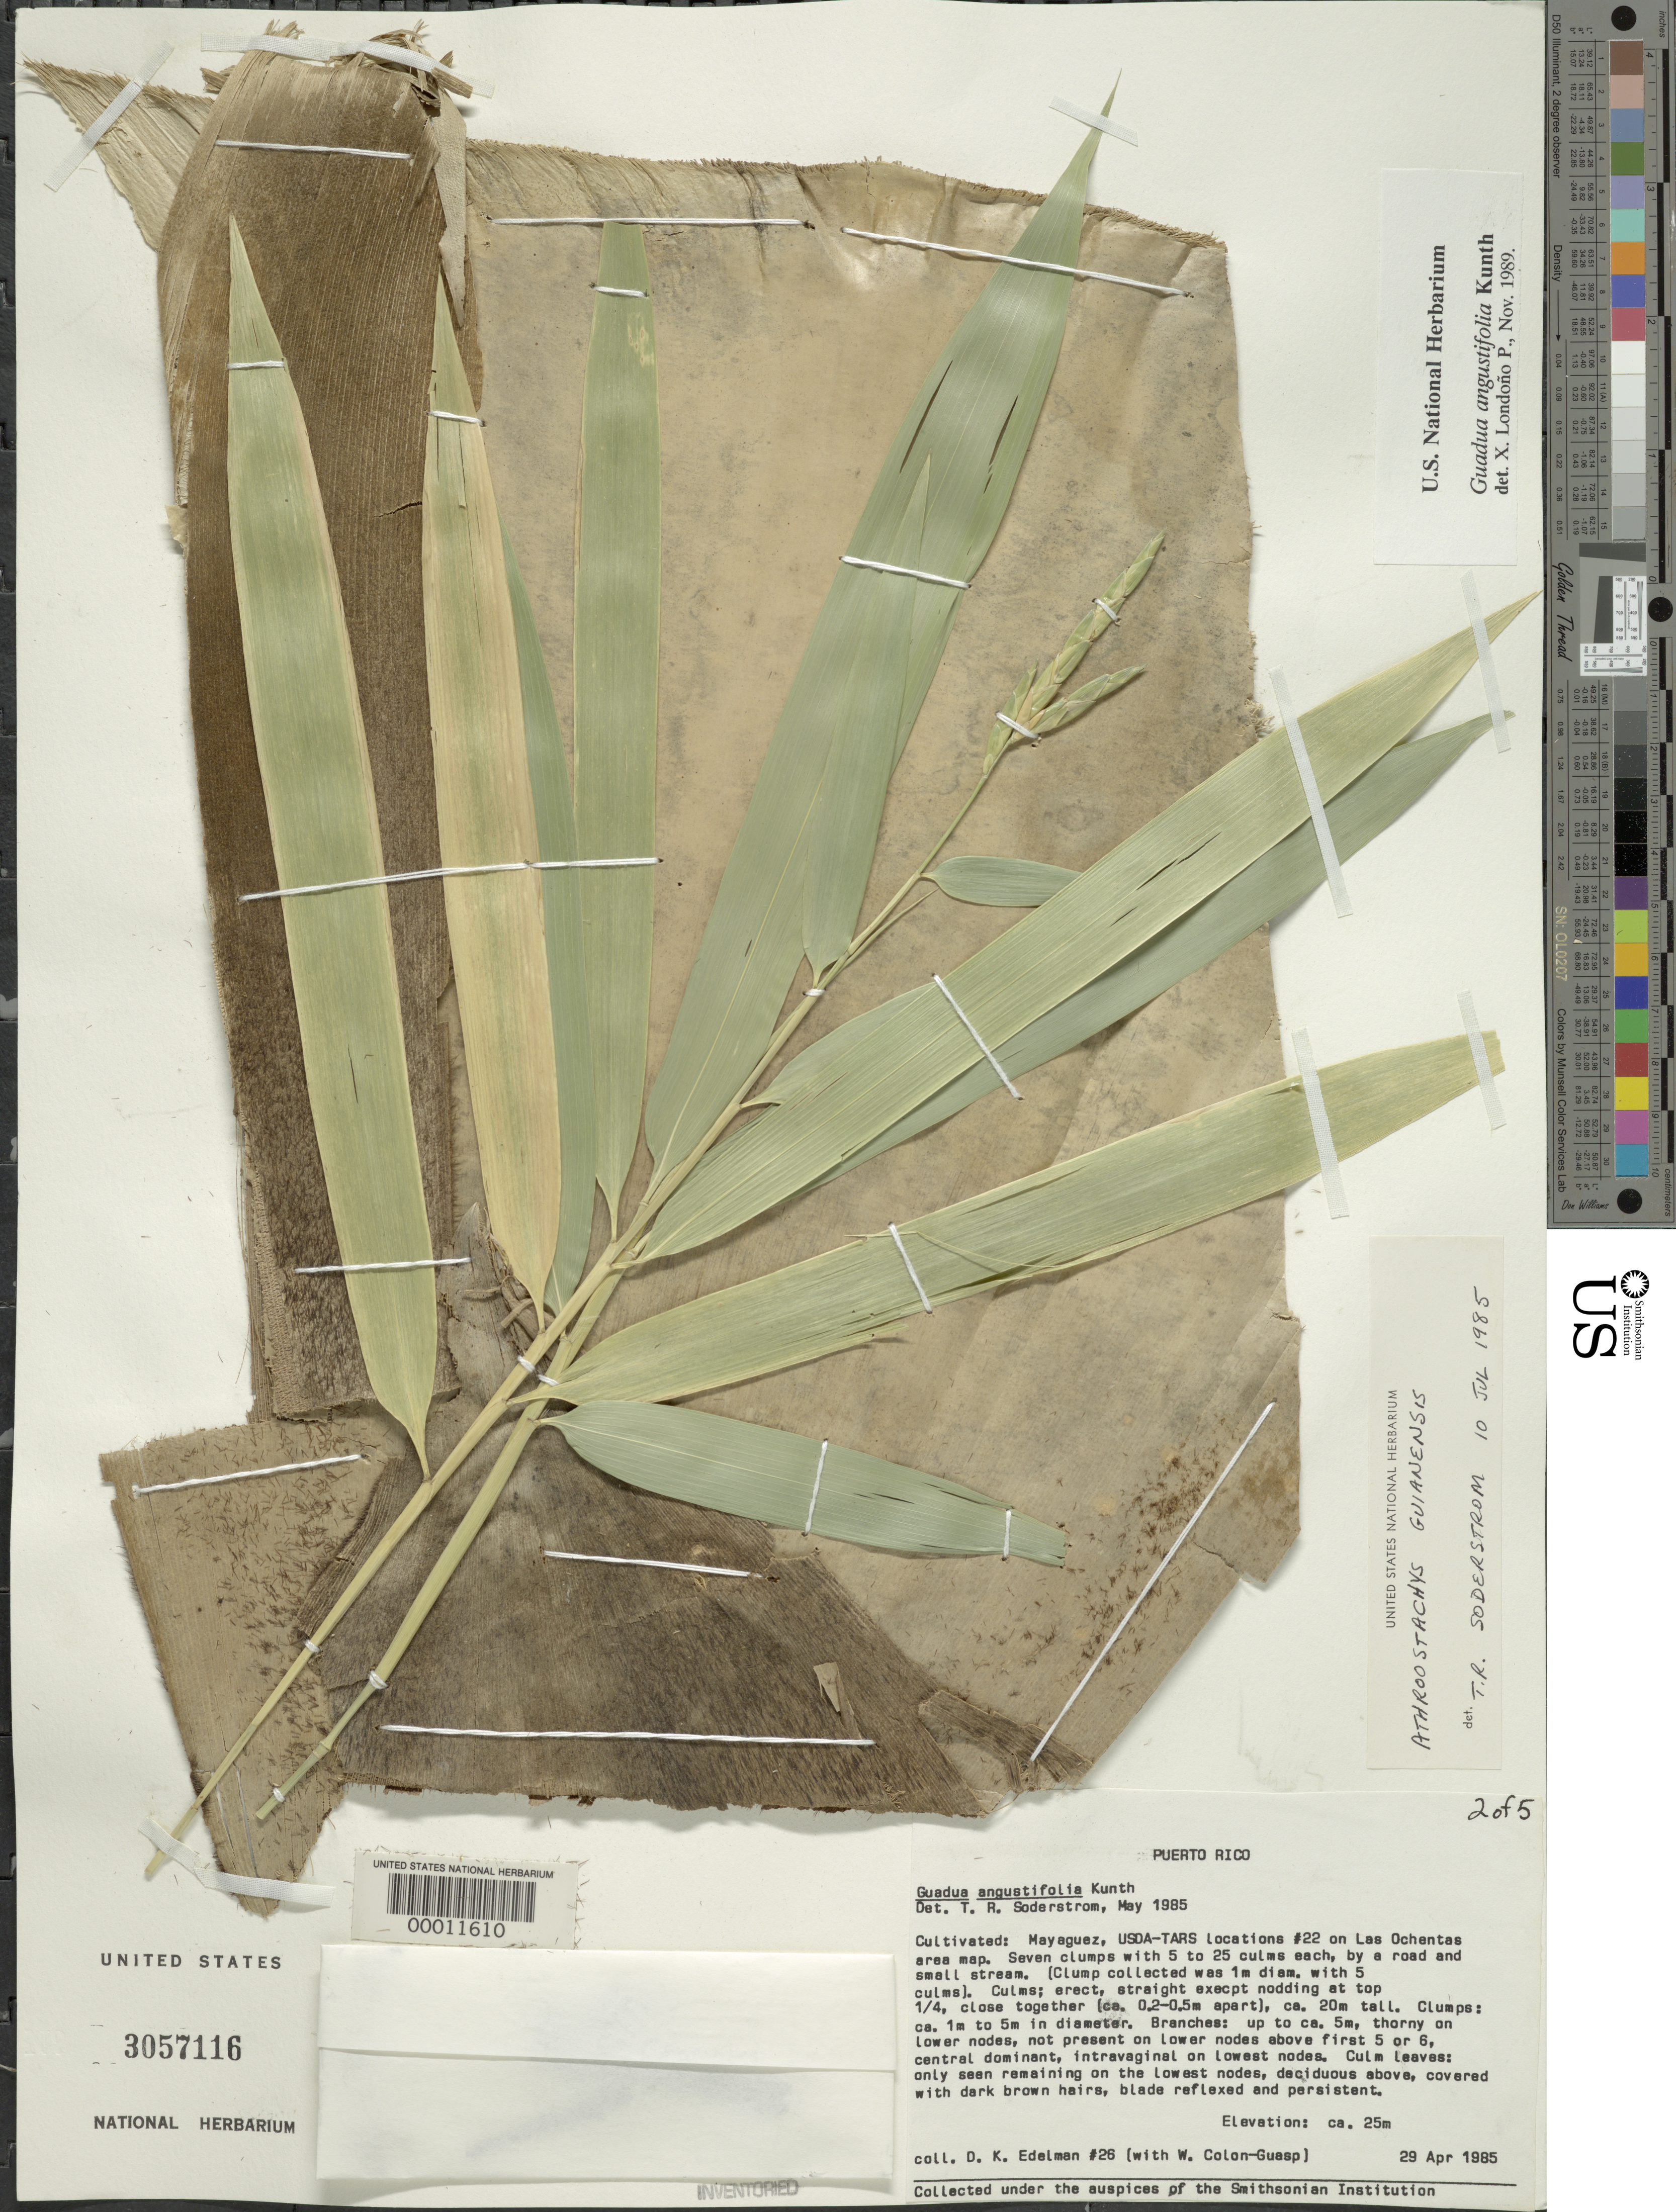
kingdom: Plantae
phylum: Tracheophyta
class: Liliopsida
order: Poales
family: Poaceae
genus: Guadua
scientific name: Guadua angustifolia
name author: Kunth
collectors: D. Edelman & W. Colon Guasp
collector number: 26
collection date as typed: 29 Apr 1985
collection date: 1985-04-29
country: Puerto Rico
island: Greater Antilles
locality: Mayaguez, usda-tars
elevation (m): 25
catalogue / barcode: US 3057116